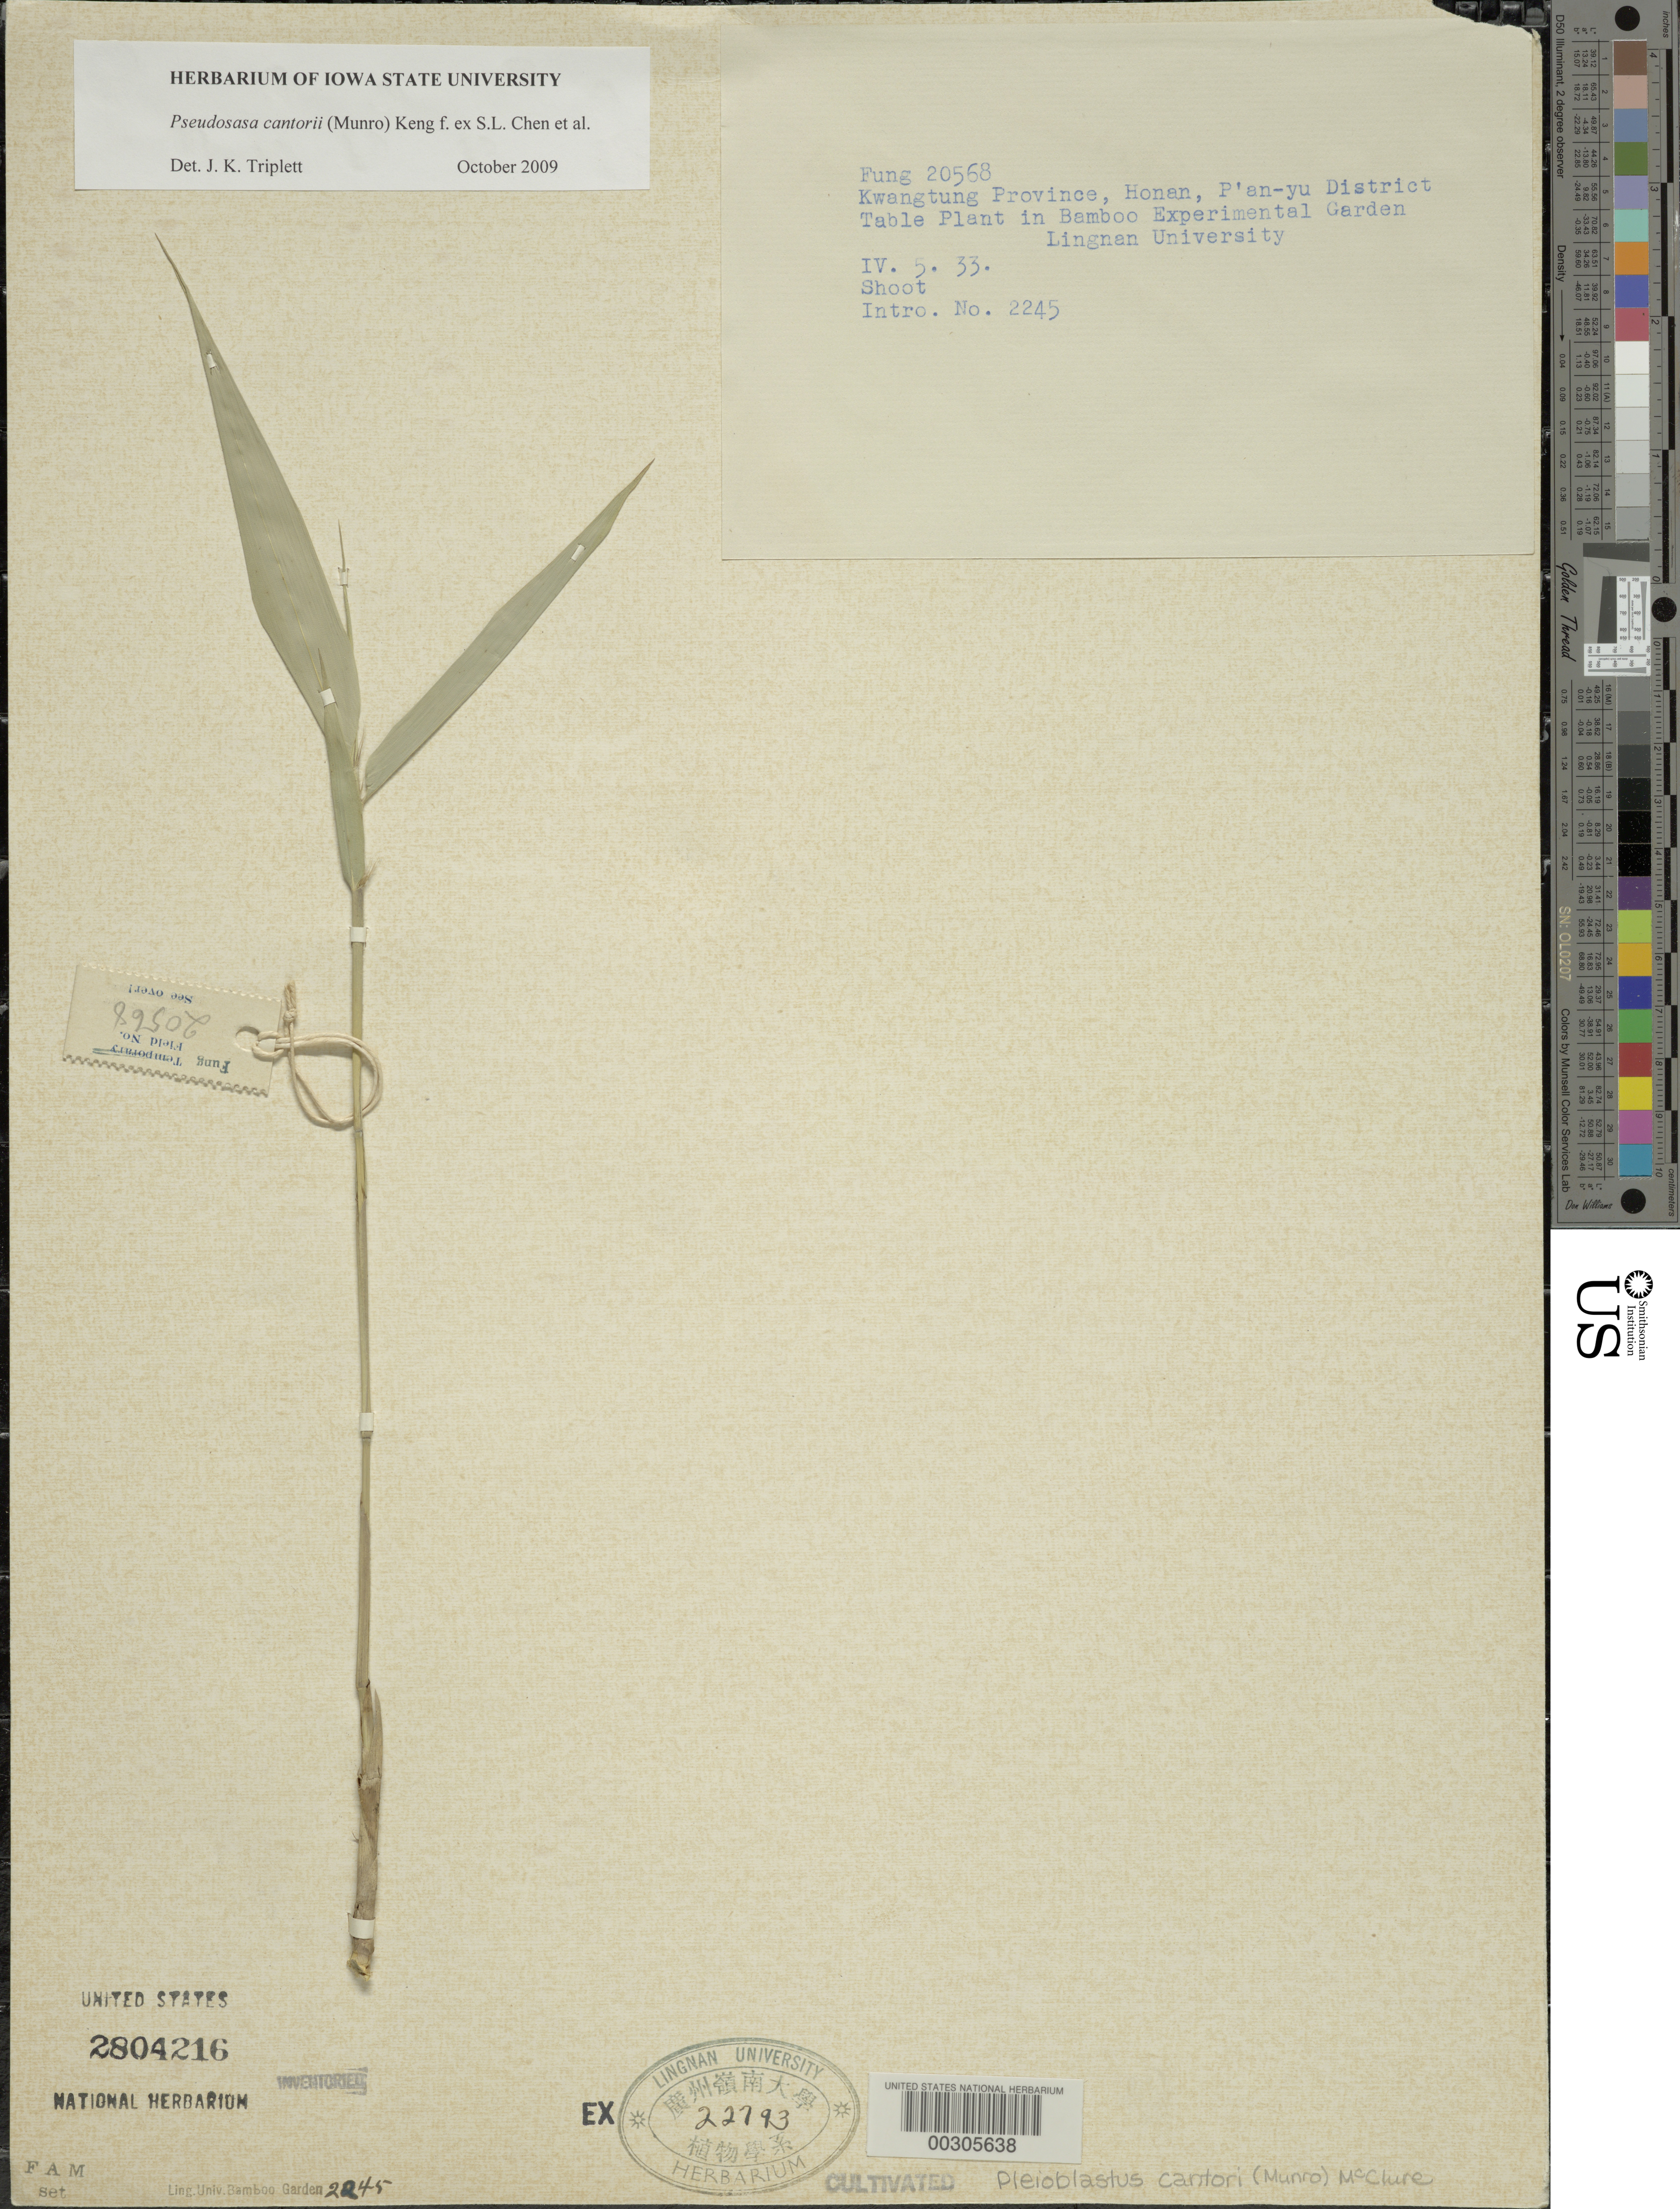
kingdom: Plantae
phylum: Tracheophyta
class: Liliopsida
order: Poales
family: Poaceae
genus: Pseudosasa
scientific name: Pseudosasa cantorii (Munro) Keng f. ex S.L. Chen et al.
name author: (Munro) Keng f. ex S.L. Chen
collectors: H. L. Fung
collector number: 20568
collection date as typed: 05 Apr 1933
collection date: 1933-04-05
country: China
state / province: Guangdong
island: Honam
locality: P'an-yu, lingnan univ. b.g.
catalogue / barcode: US 2804216